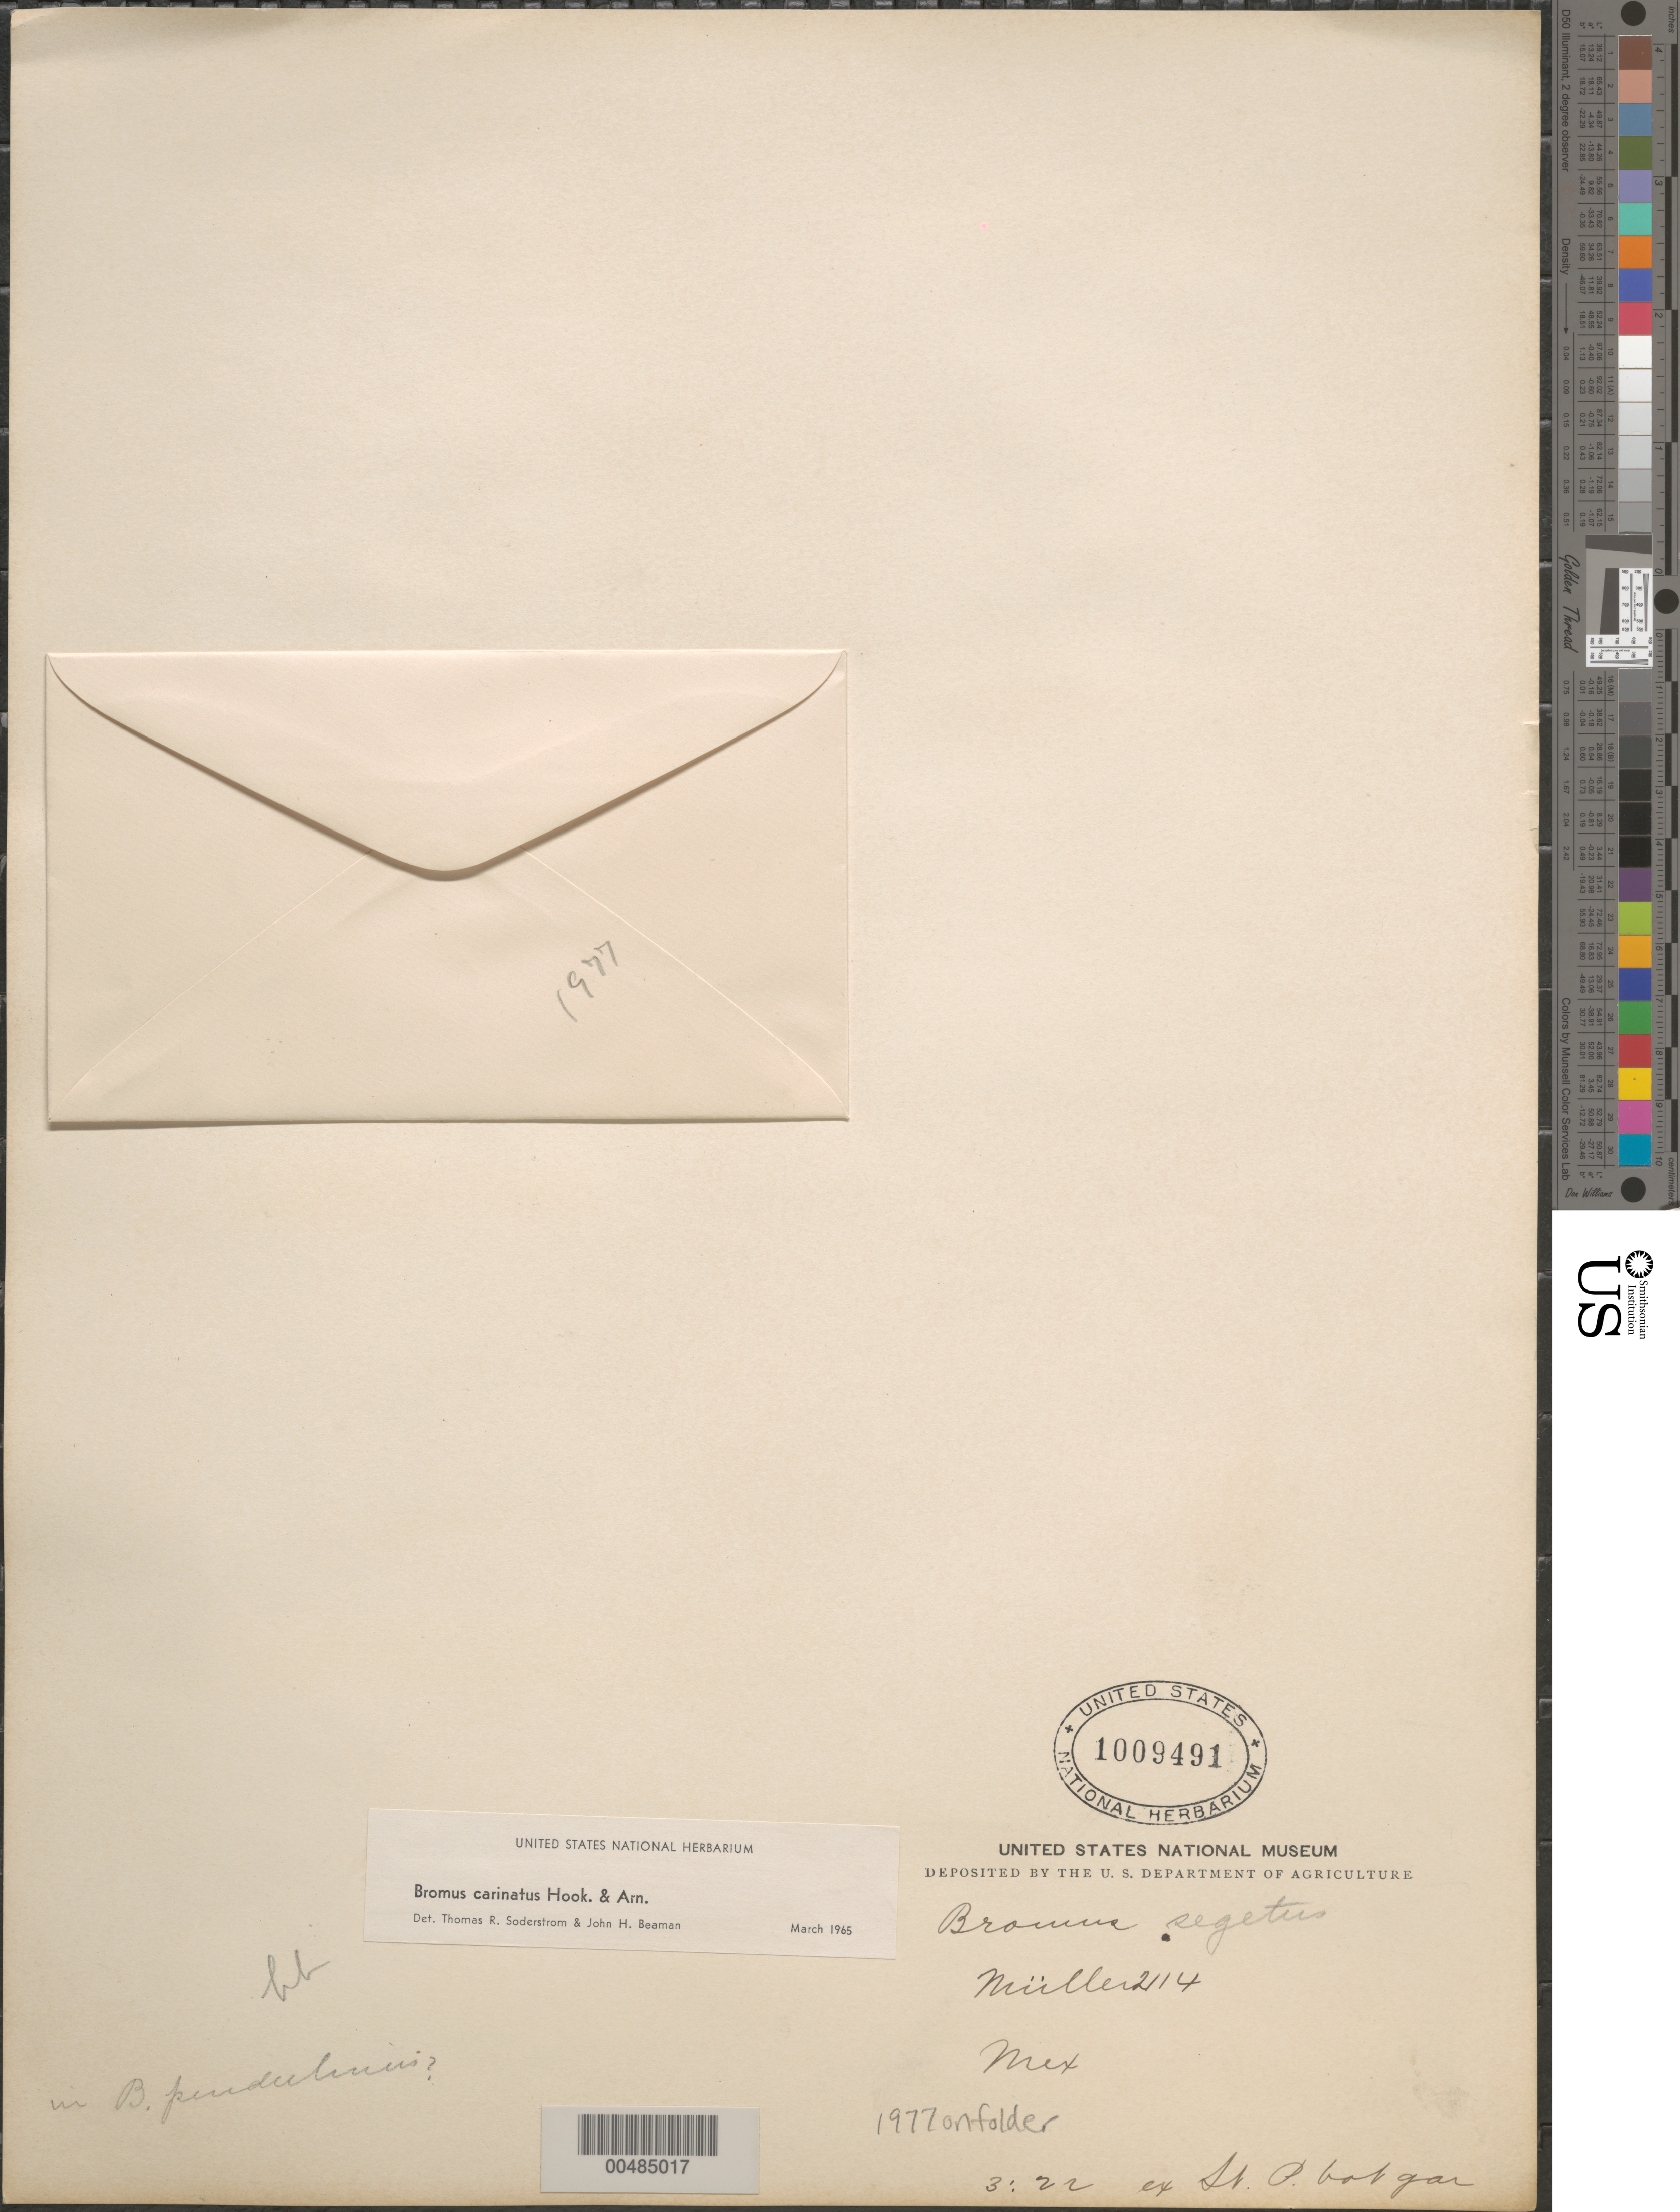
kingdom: Plantae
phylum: Tracheophyta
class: Liliopsida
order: Poales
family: Poaceae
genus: Bromus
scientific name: Bromus carinatus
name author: Hook. & Arn.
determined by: Soderstrom, T. R.; Beaman, J. H.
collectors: -. Mller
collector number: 2114/1977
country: Mexico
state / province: Durango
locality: San Ramon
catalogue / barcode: US 1009491